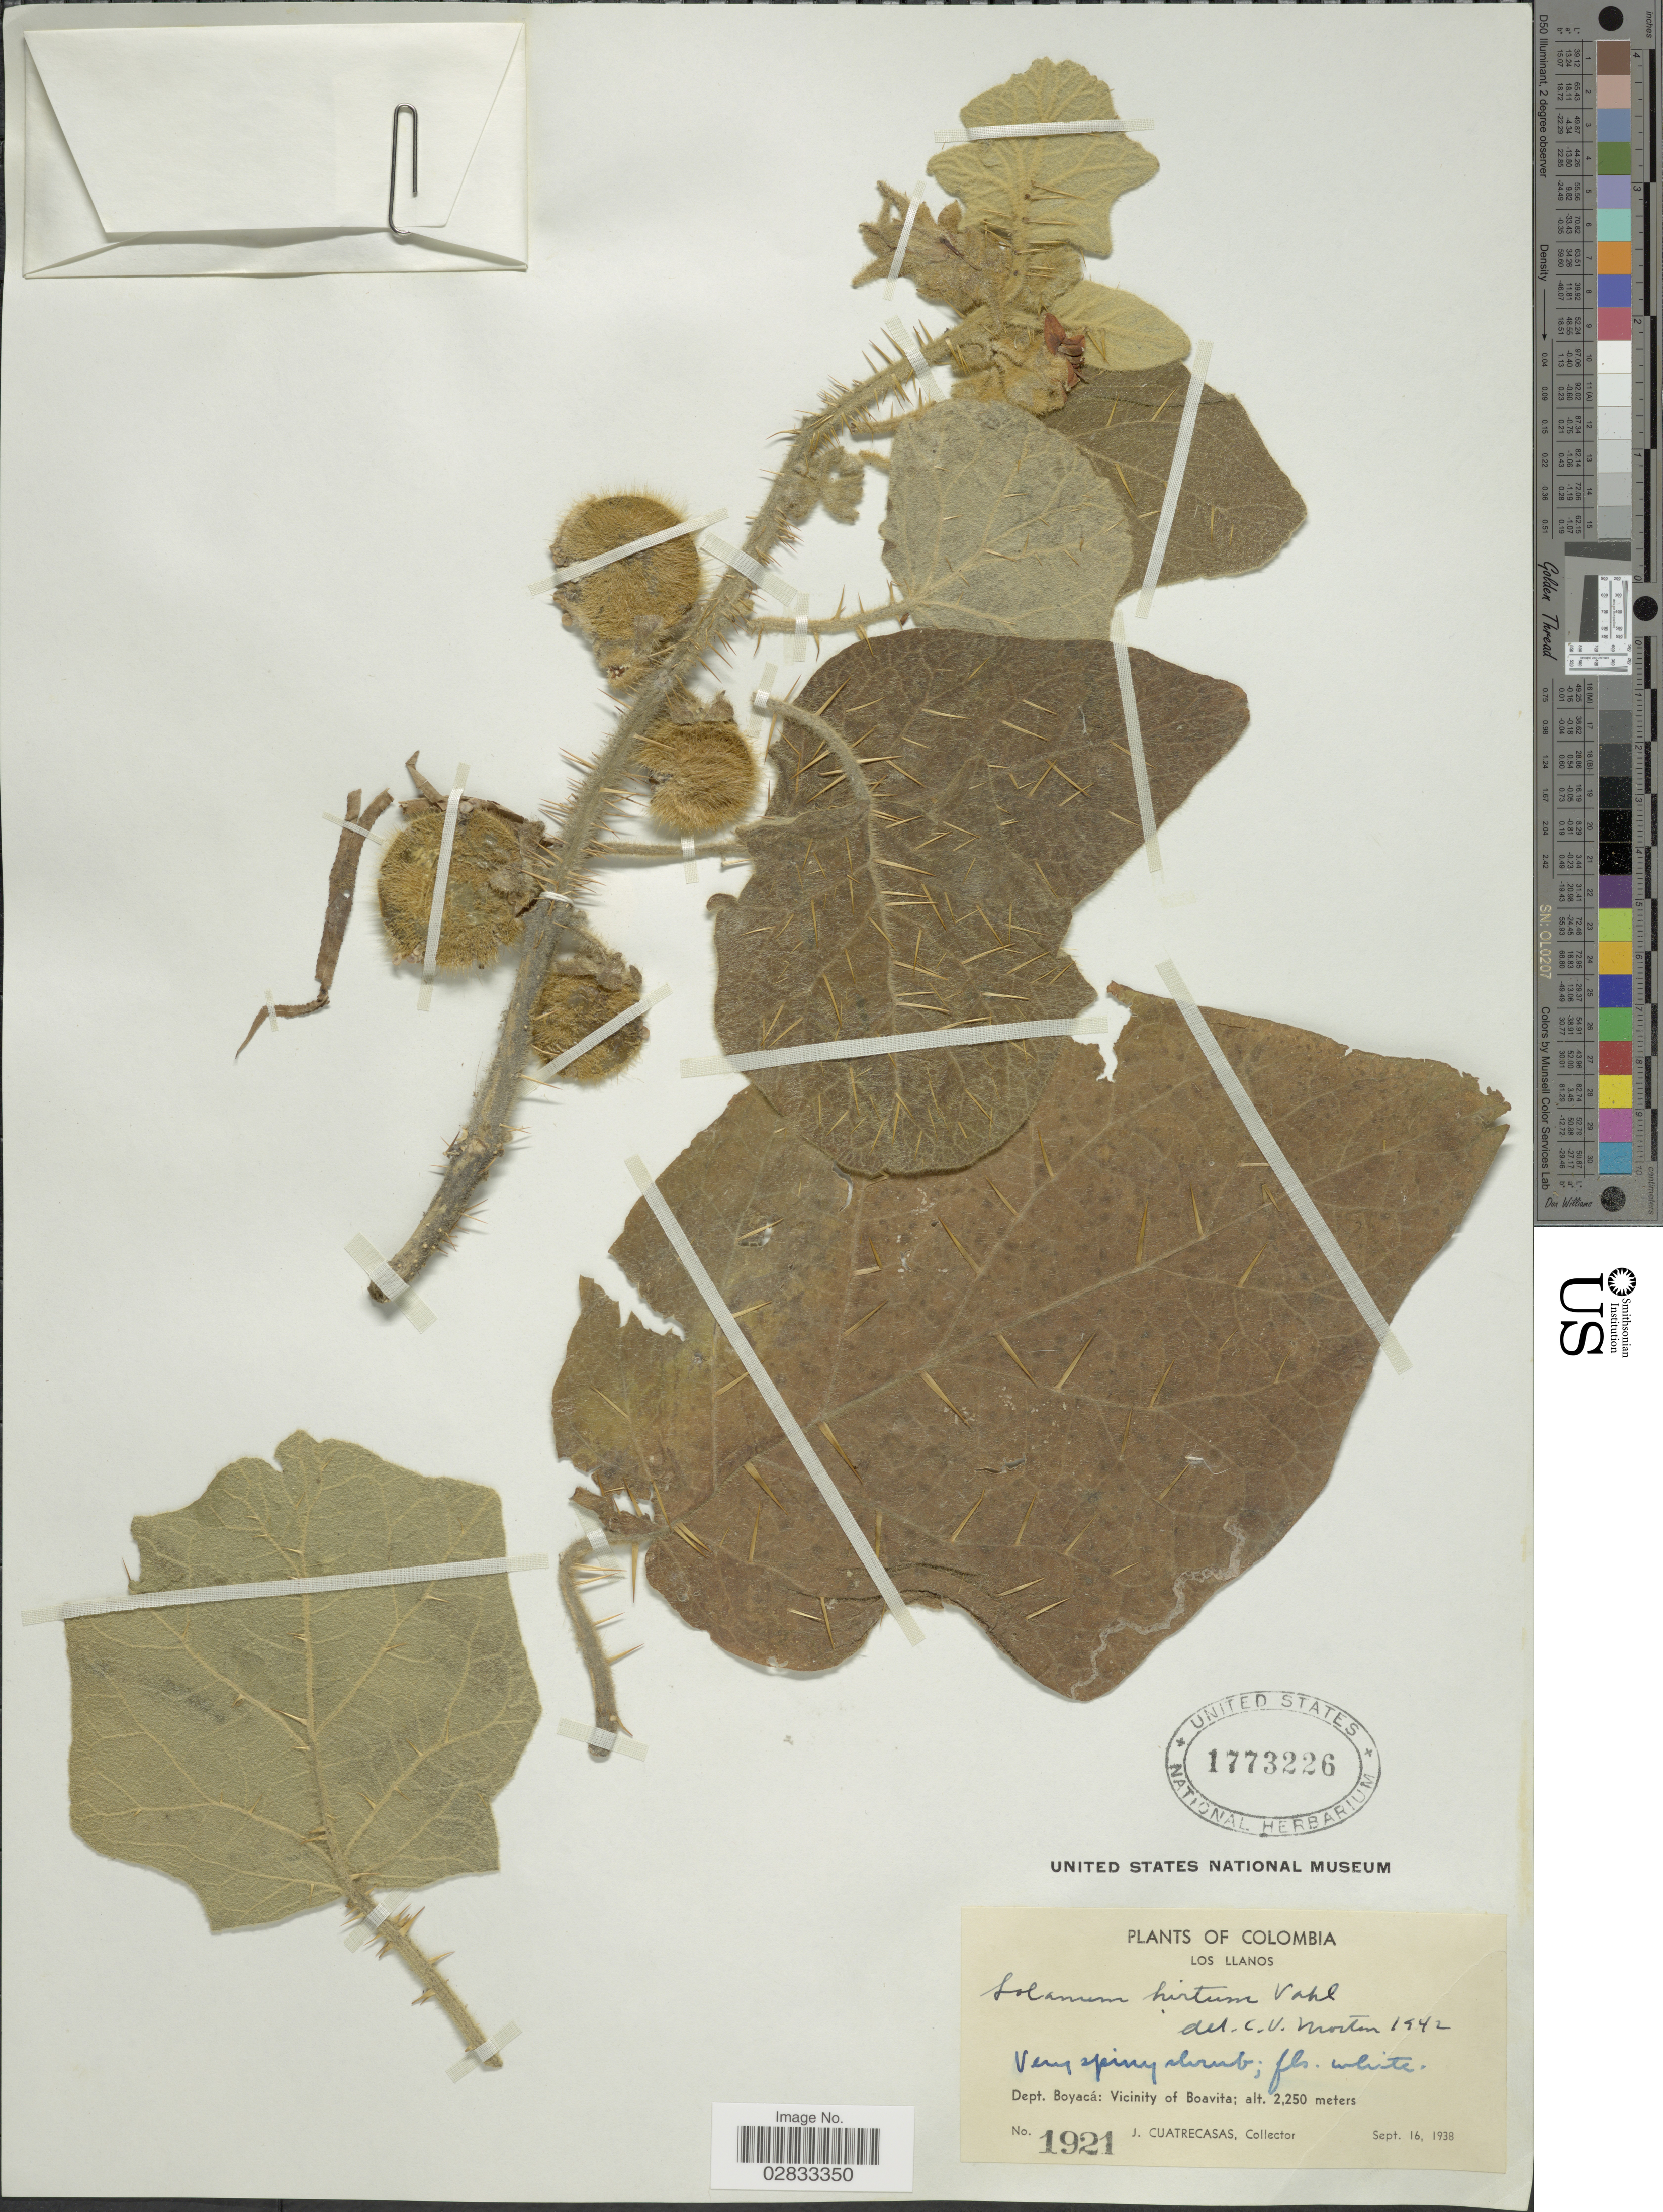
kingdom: Plantae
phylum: Tracheophyta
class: Magnoliopsida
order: Solanales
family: Solanaceae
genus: Solanum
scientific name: Solanum hirtum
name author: Vahl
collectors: J. Cuatrecasas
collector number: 1921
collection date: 1938-09-16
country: Colombia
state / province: Boyacá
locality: Los Llanos, Dept. Boyacá: Vicinity of Boavita.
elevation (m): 2250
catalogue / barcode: US 1773226